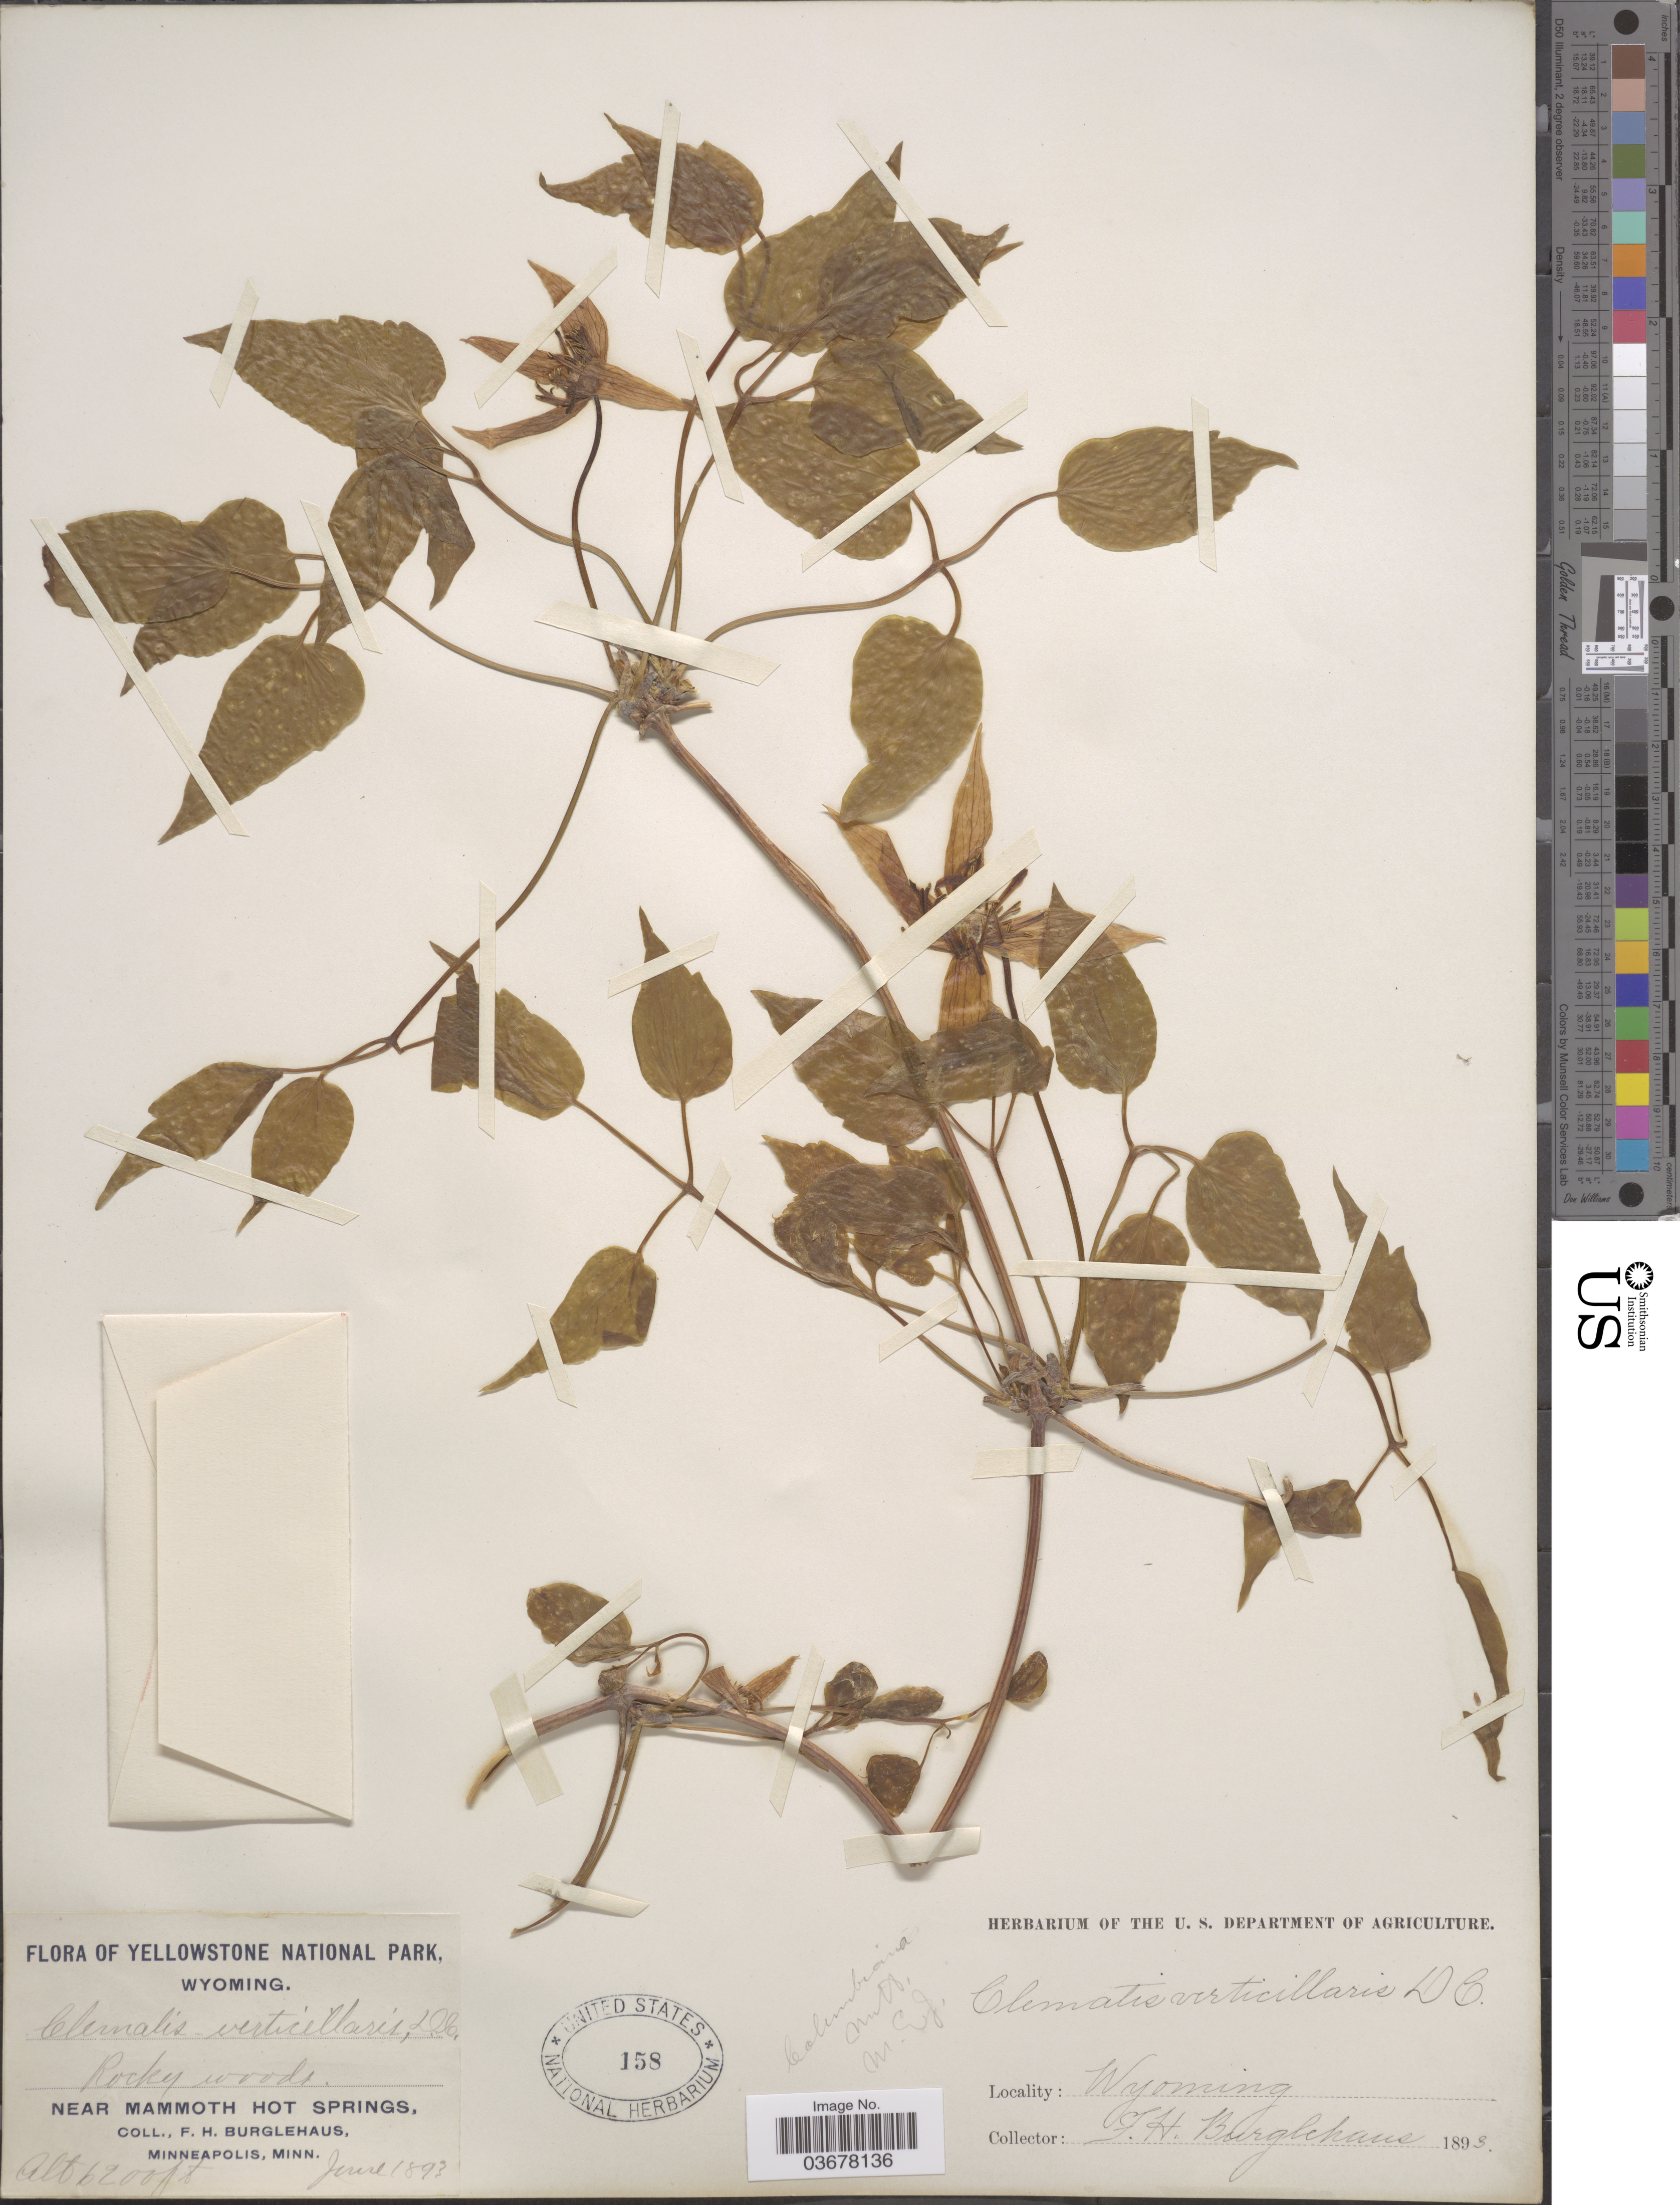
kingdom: Plantae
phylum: Tracheophyta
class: Magnoliopsida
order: Ranunculales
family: Ranunculaceae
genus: Clematis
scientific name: Clematis occidentalis var. grosseserrata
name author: (Rydb.) J.S. Pringle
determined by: Strong, M. T., (US), Smithsonian Institution - National Museum of Natural History (UNITED STATES)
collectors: F. Burglehaus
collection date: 1893-06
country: United States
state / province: Wyoming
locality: Yellowstone National Park. Near Mammoth Hot Springs.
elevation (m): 1890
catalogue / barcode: US 158